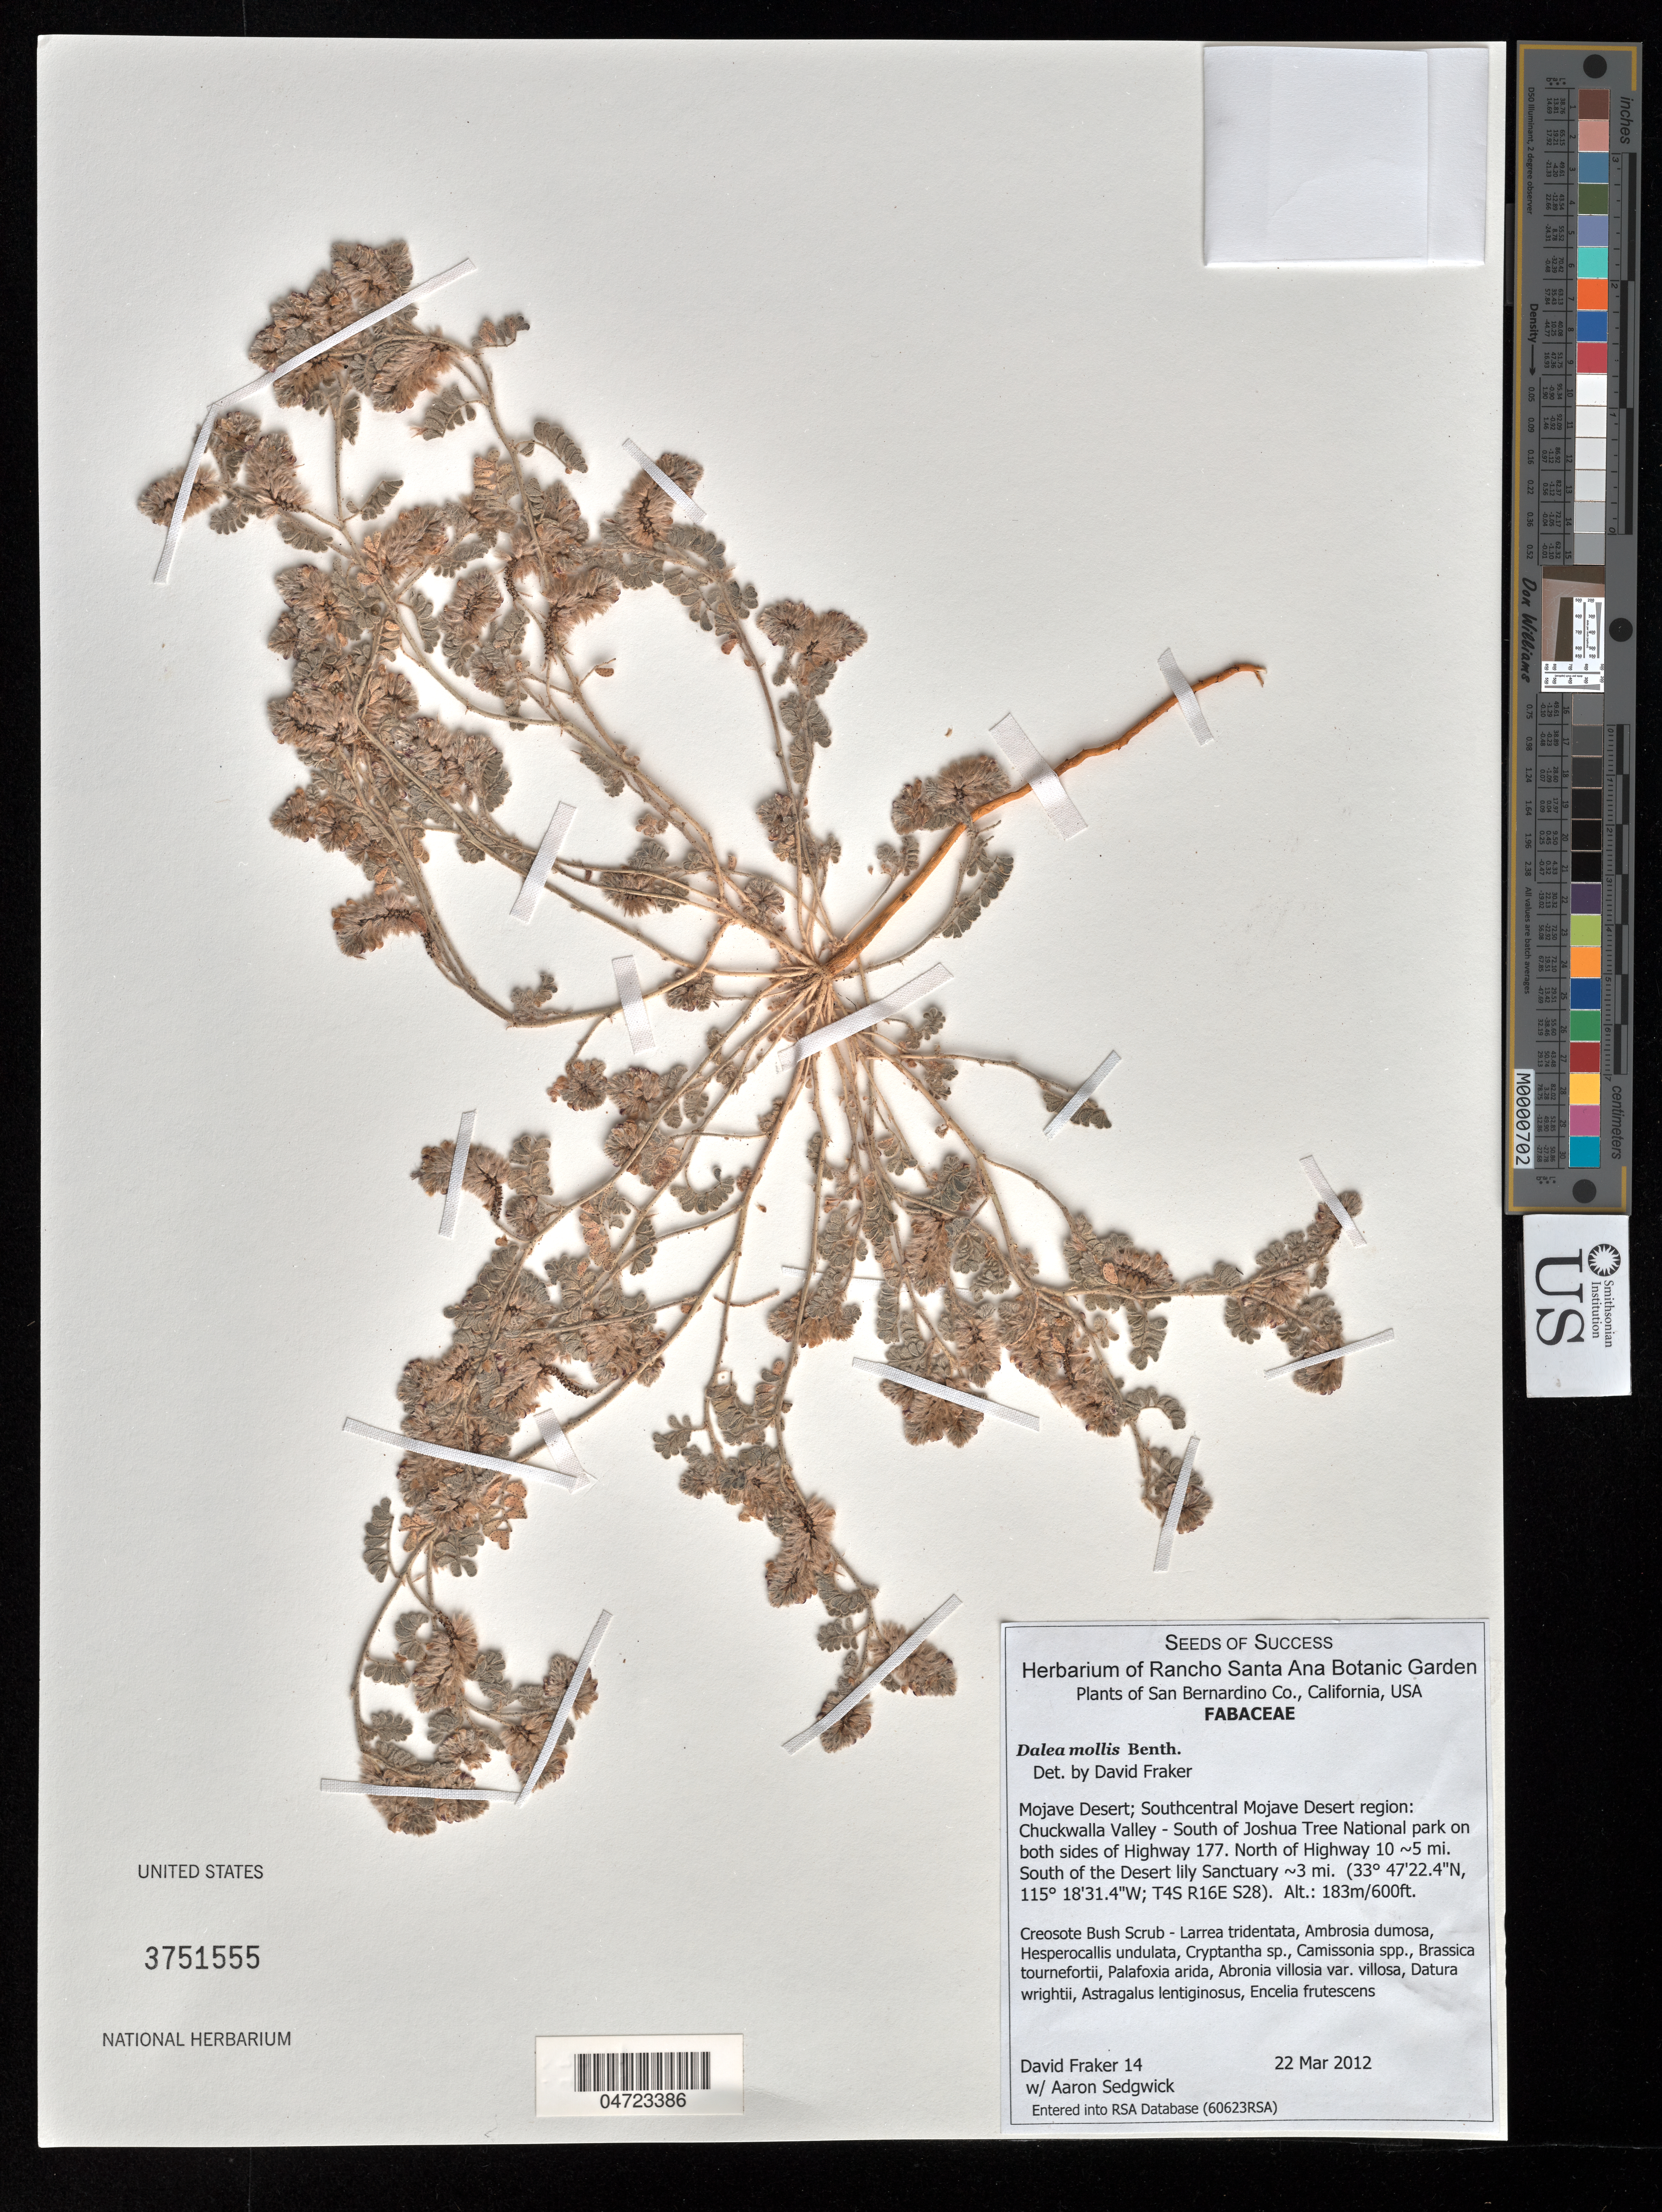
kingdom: Plantae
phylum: Tracheophyta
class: Magnoliopsida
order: Fabales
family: Fabaceae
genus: Dalea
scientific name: Dalea mollis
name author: Benth.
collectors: D. Fraker & A. Sedgwick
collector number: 14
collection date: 2012-03-22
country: United States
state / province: California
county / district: San Bernardino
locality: San Bernardino Co. Mojave Desert; Southcentral Mojave Desert region: Chuckwalla Valley - South of Joshua Tree National park on both sides of Highway 177. North of Highway 10 ~5 mi. South of the Desert lily Sanctuary ~3 mi. (T4S R16E S28).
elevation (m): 183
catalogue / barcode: US 3751555